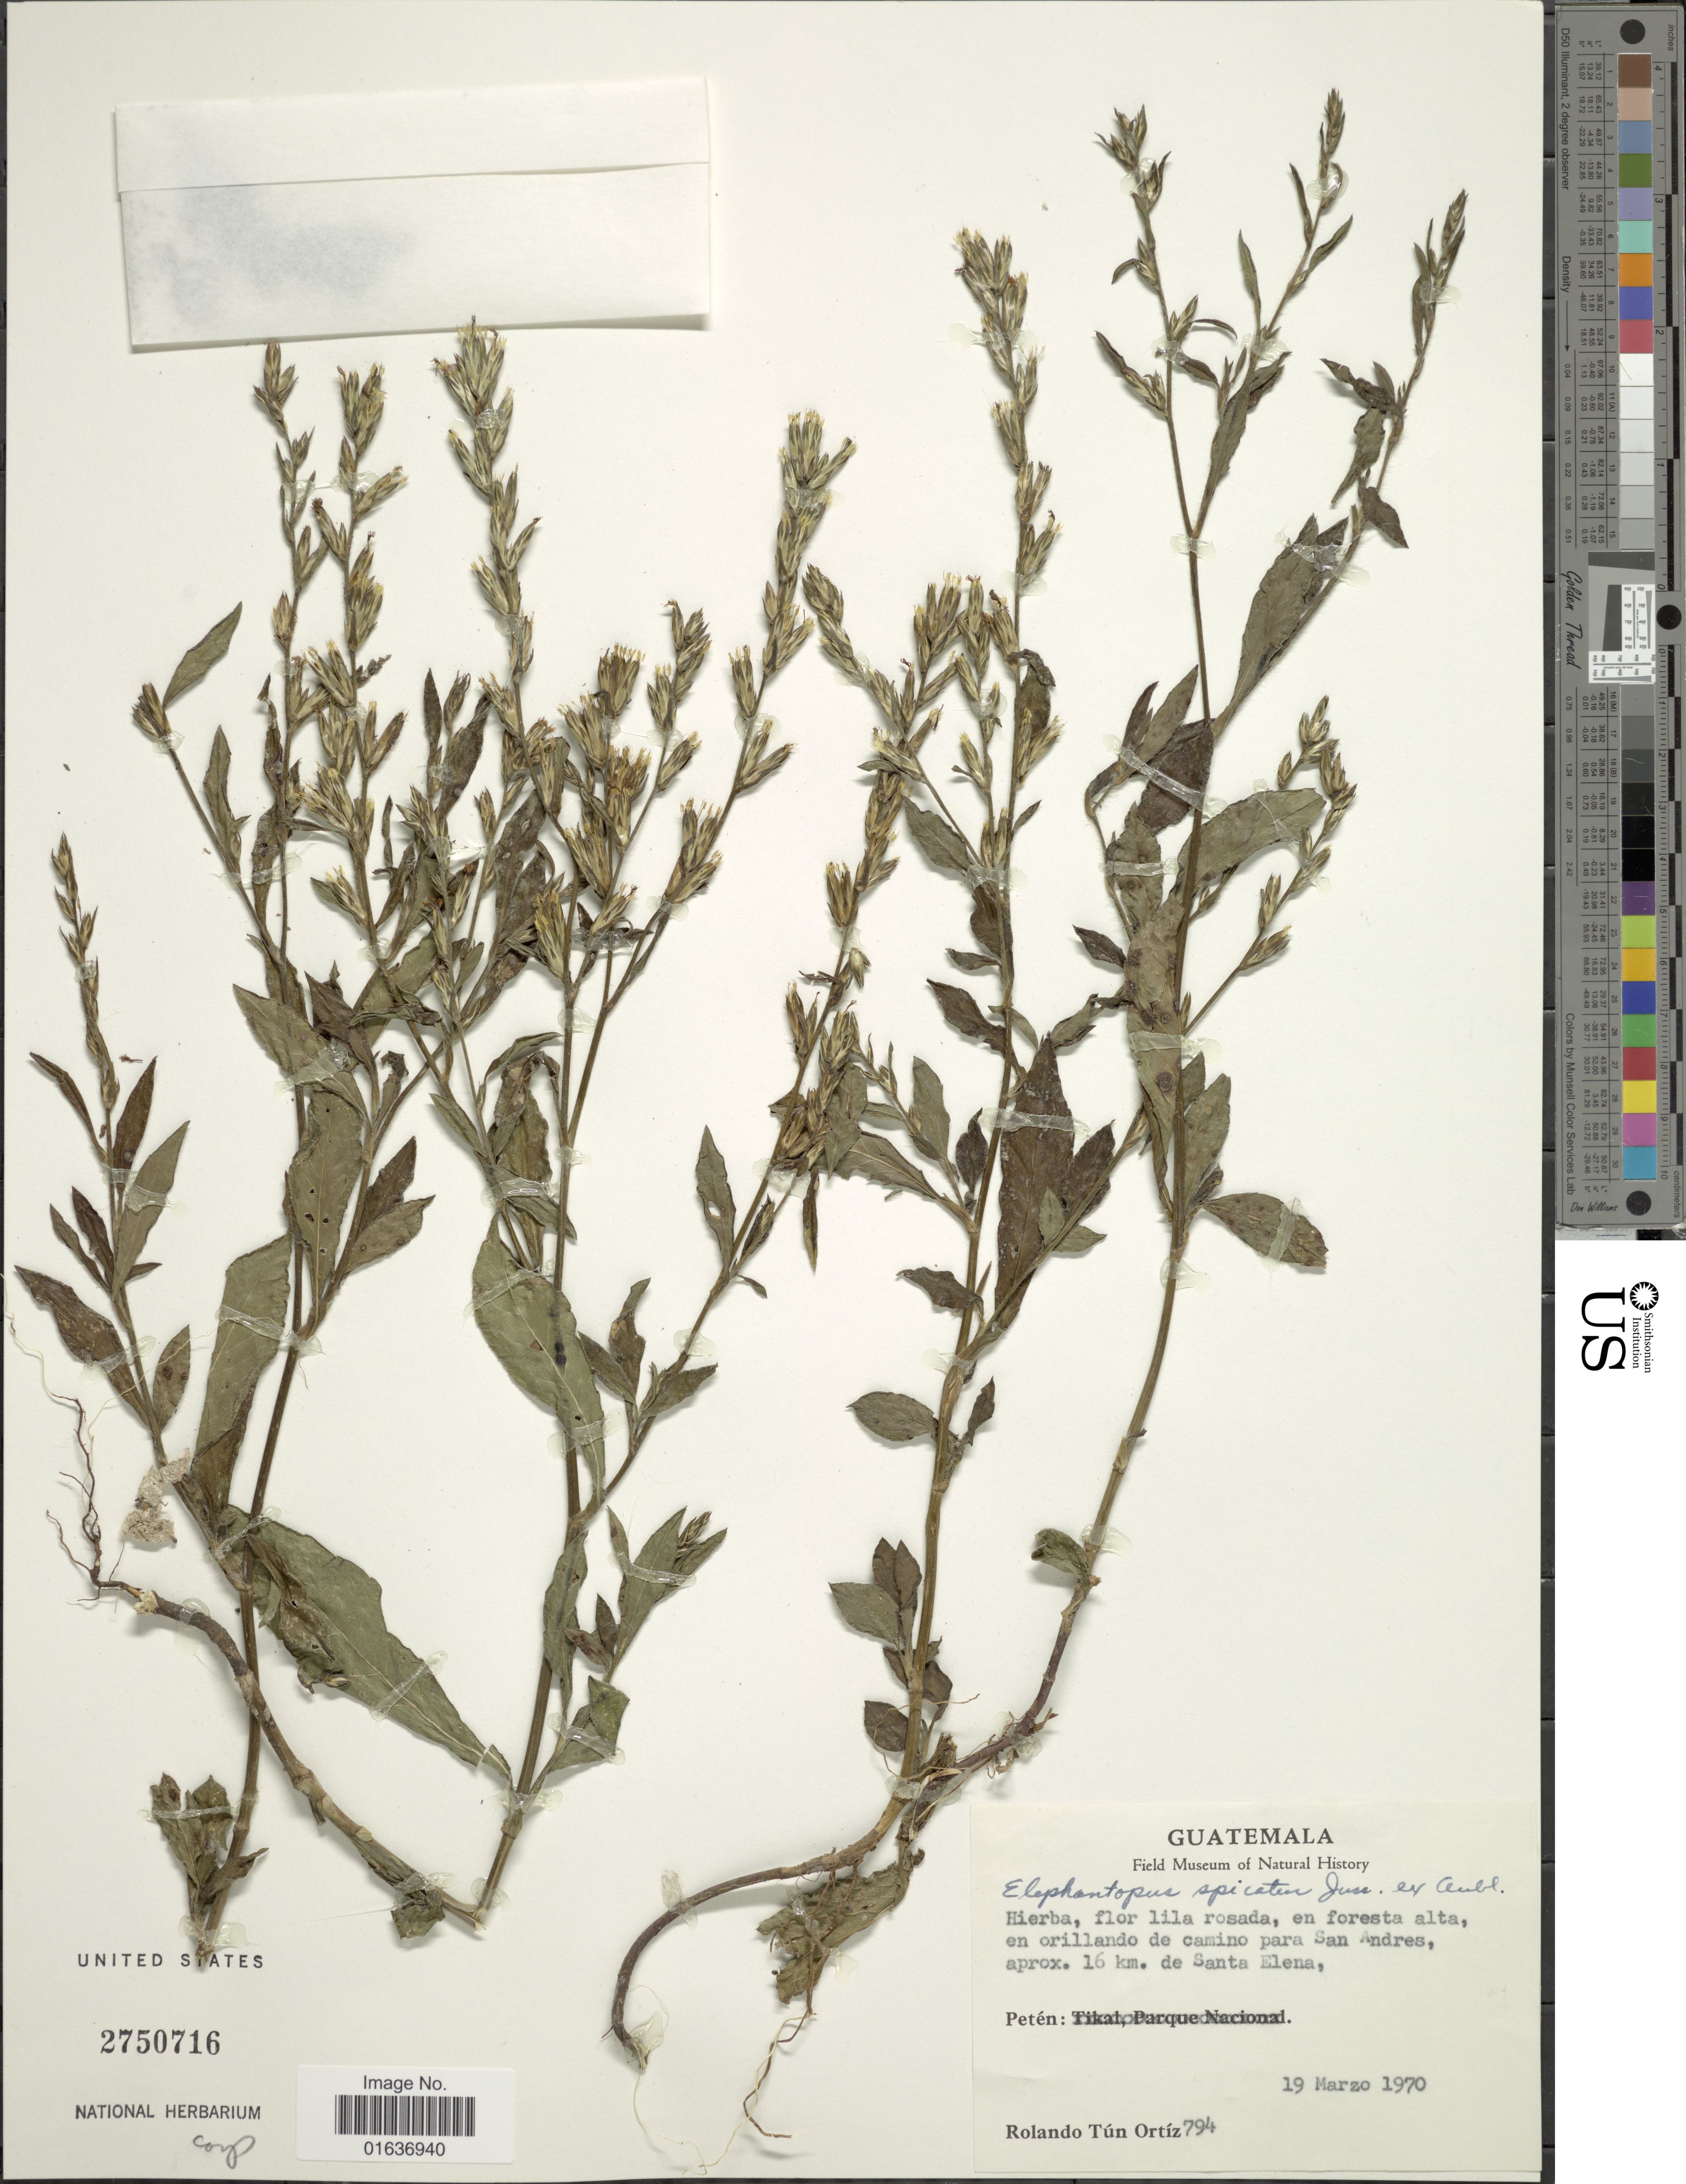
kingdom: Plantae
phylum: Tracheophyta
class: Magnoliopsida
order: Asterales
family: Asteraceae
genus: Pseudelephantopus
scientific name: Pseudelephantopus spicatus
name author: (Juss. ex Aubl.) C.F. Baker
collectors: R. T. Ortíz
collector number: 794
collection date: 1970-03-19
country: Guatemala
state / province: El Petén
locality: Hierba, flor lila rosada, en foresta alta, en orillando de camino para San Andres, aprox. 16 km. de Santa Elena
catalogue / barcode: US 2750716